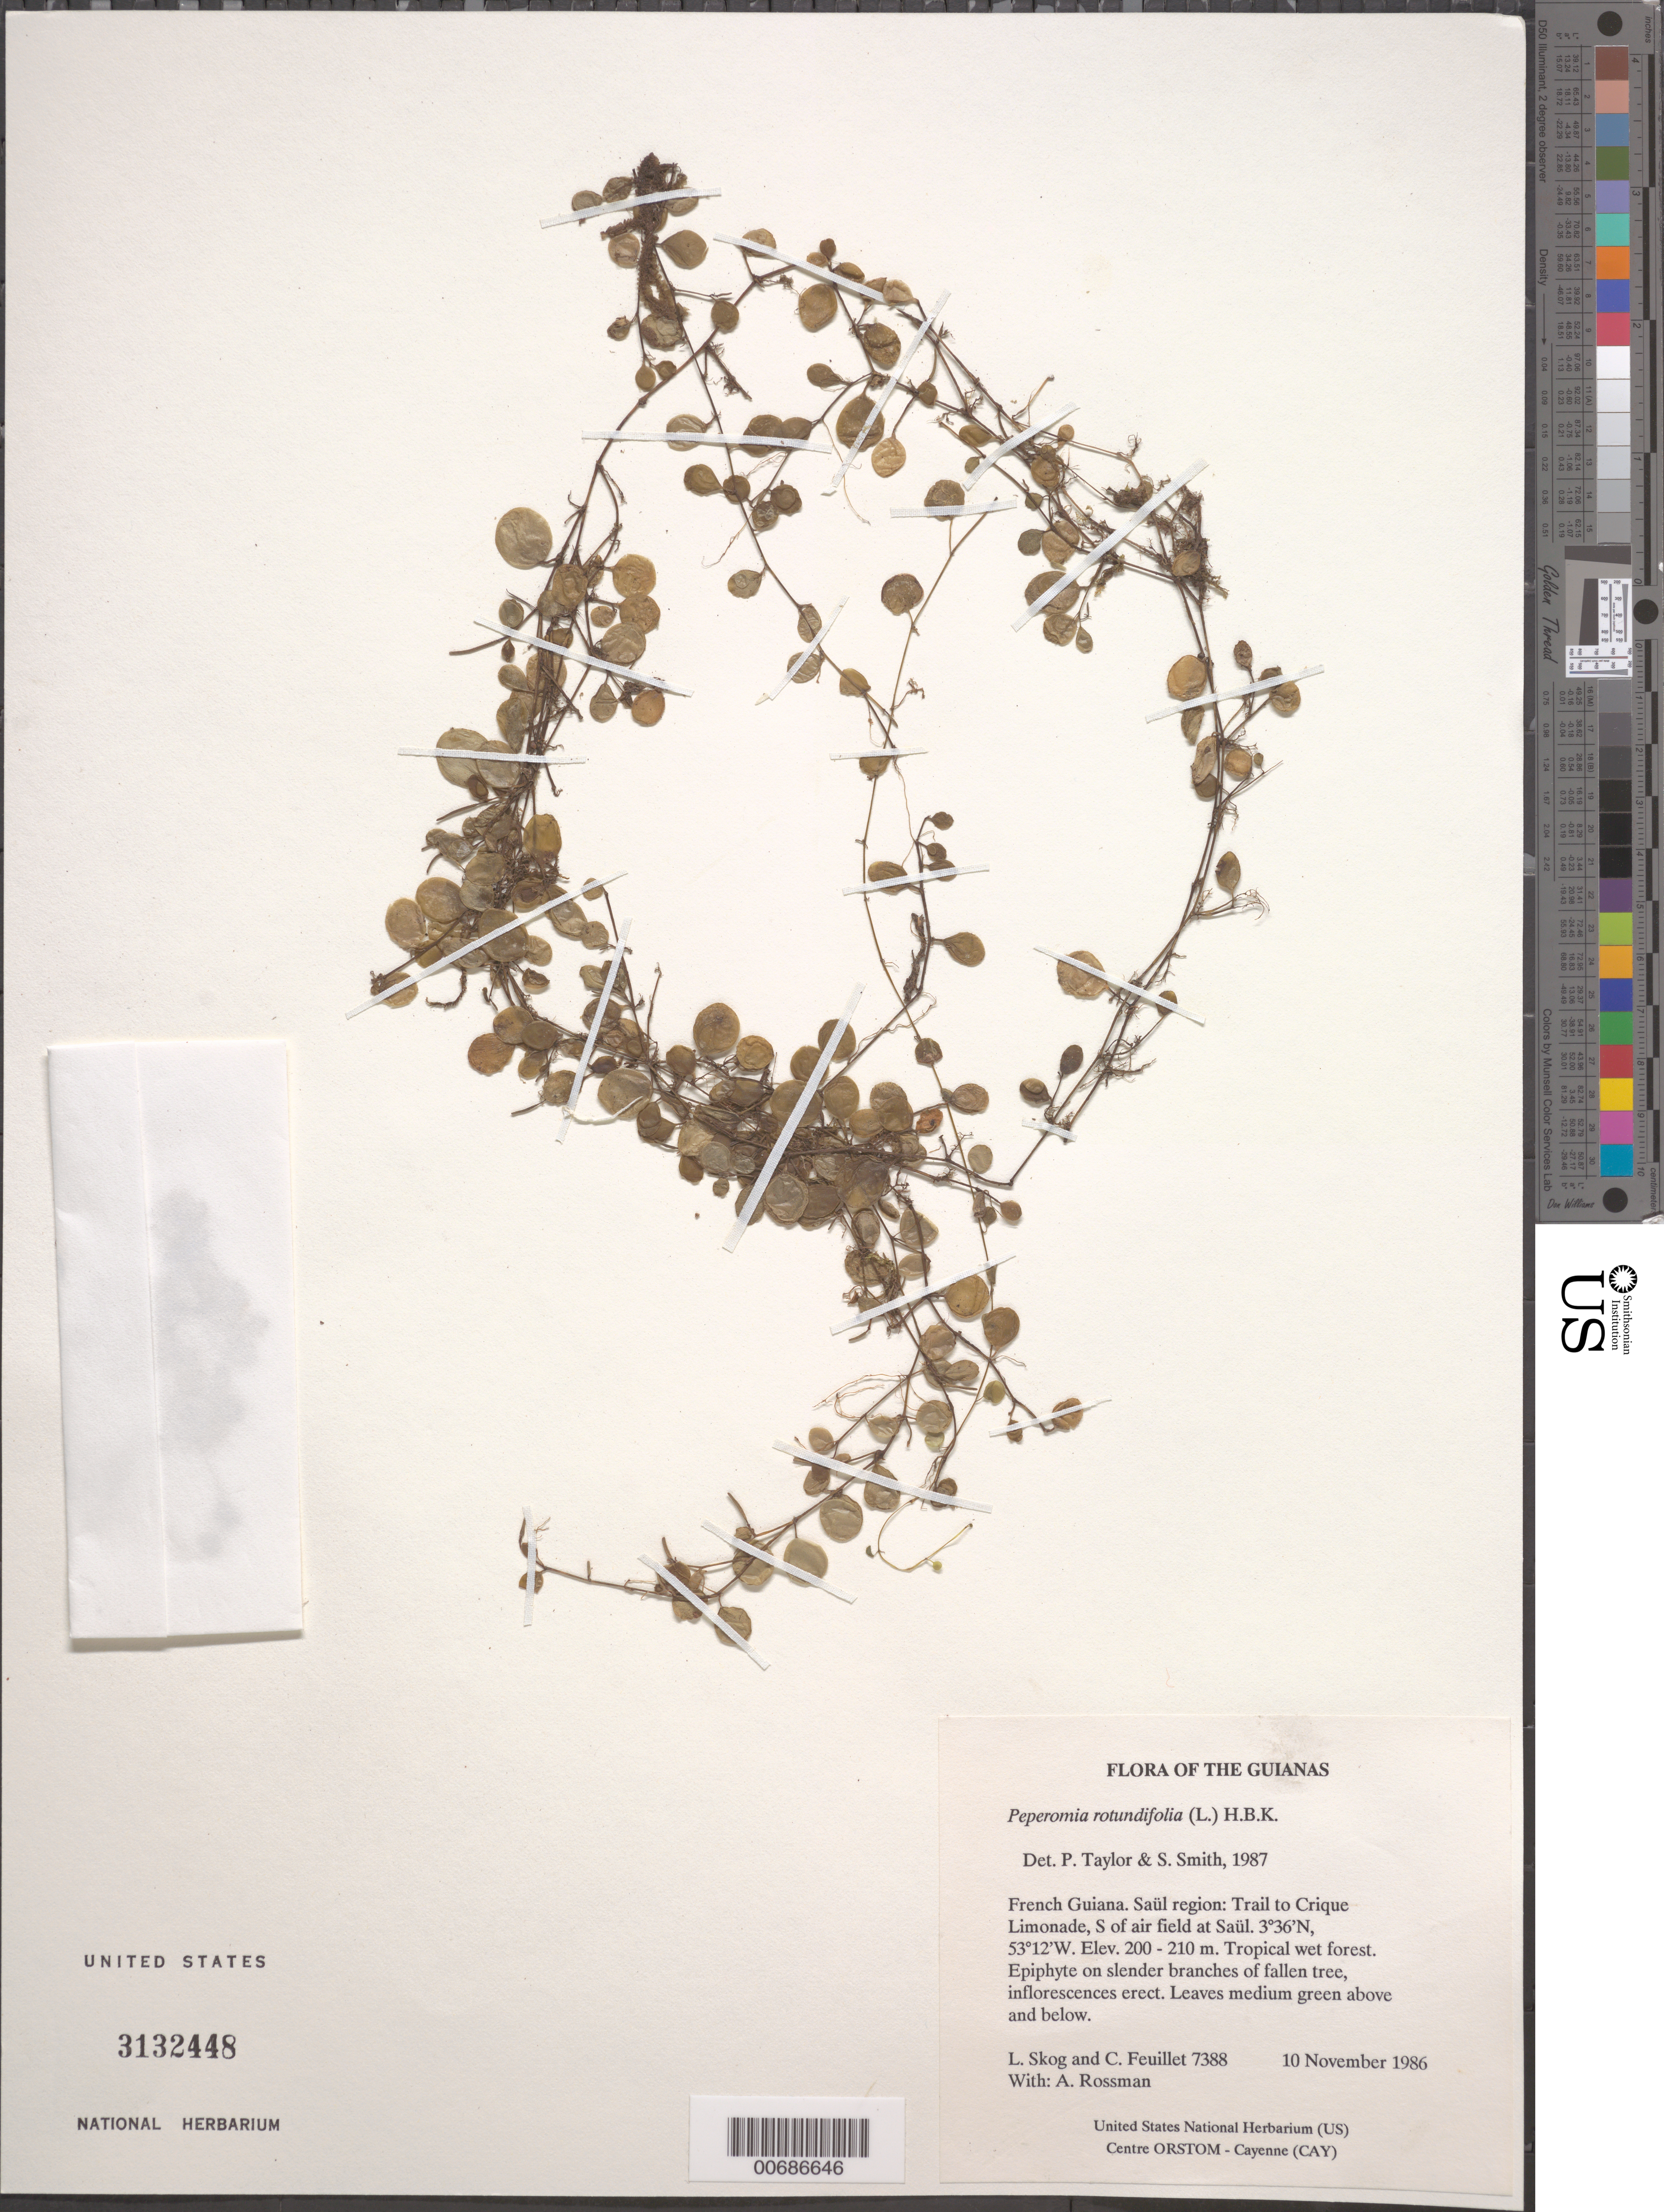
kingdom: Plantae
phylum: Tracheophyta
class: Magnoliopsida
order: Piperales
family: Piperaceae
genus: Peperomia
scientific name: Peperomia rotundifolia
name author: (L.) Kunth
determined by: Smith, S. F.; Taylor, P.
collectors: L. E. Skog, C. Feuillet & A. Rossman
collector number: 7388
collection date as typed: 10 November 1986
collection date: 1986-11-10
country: French Guiana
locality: Saül, S of air field. Trail to Crique Limonade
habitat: Tropical wet forest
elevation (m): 200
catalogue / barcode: US 3132448